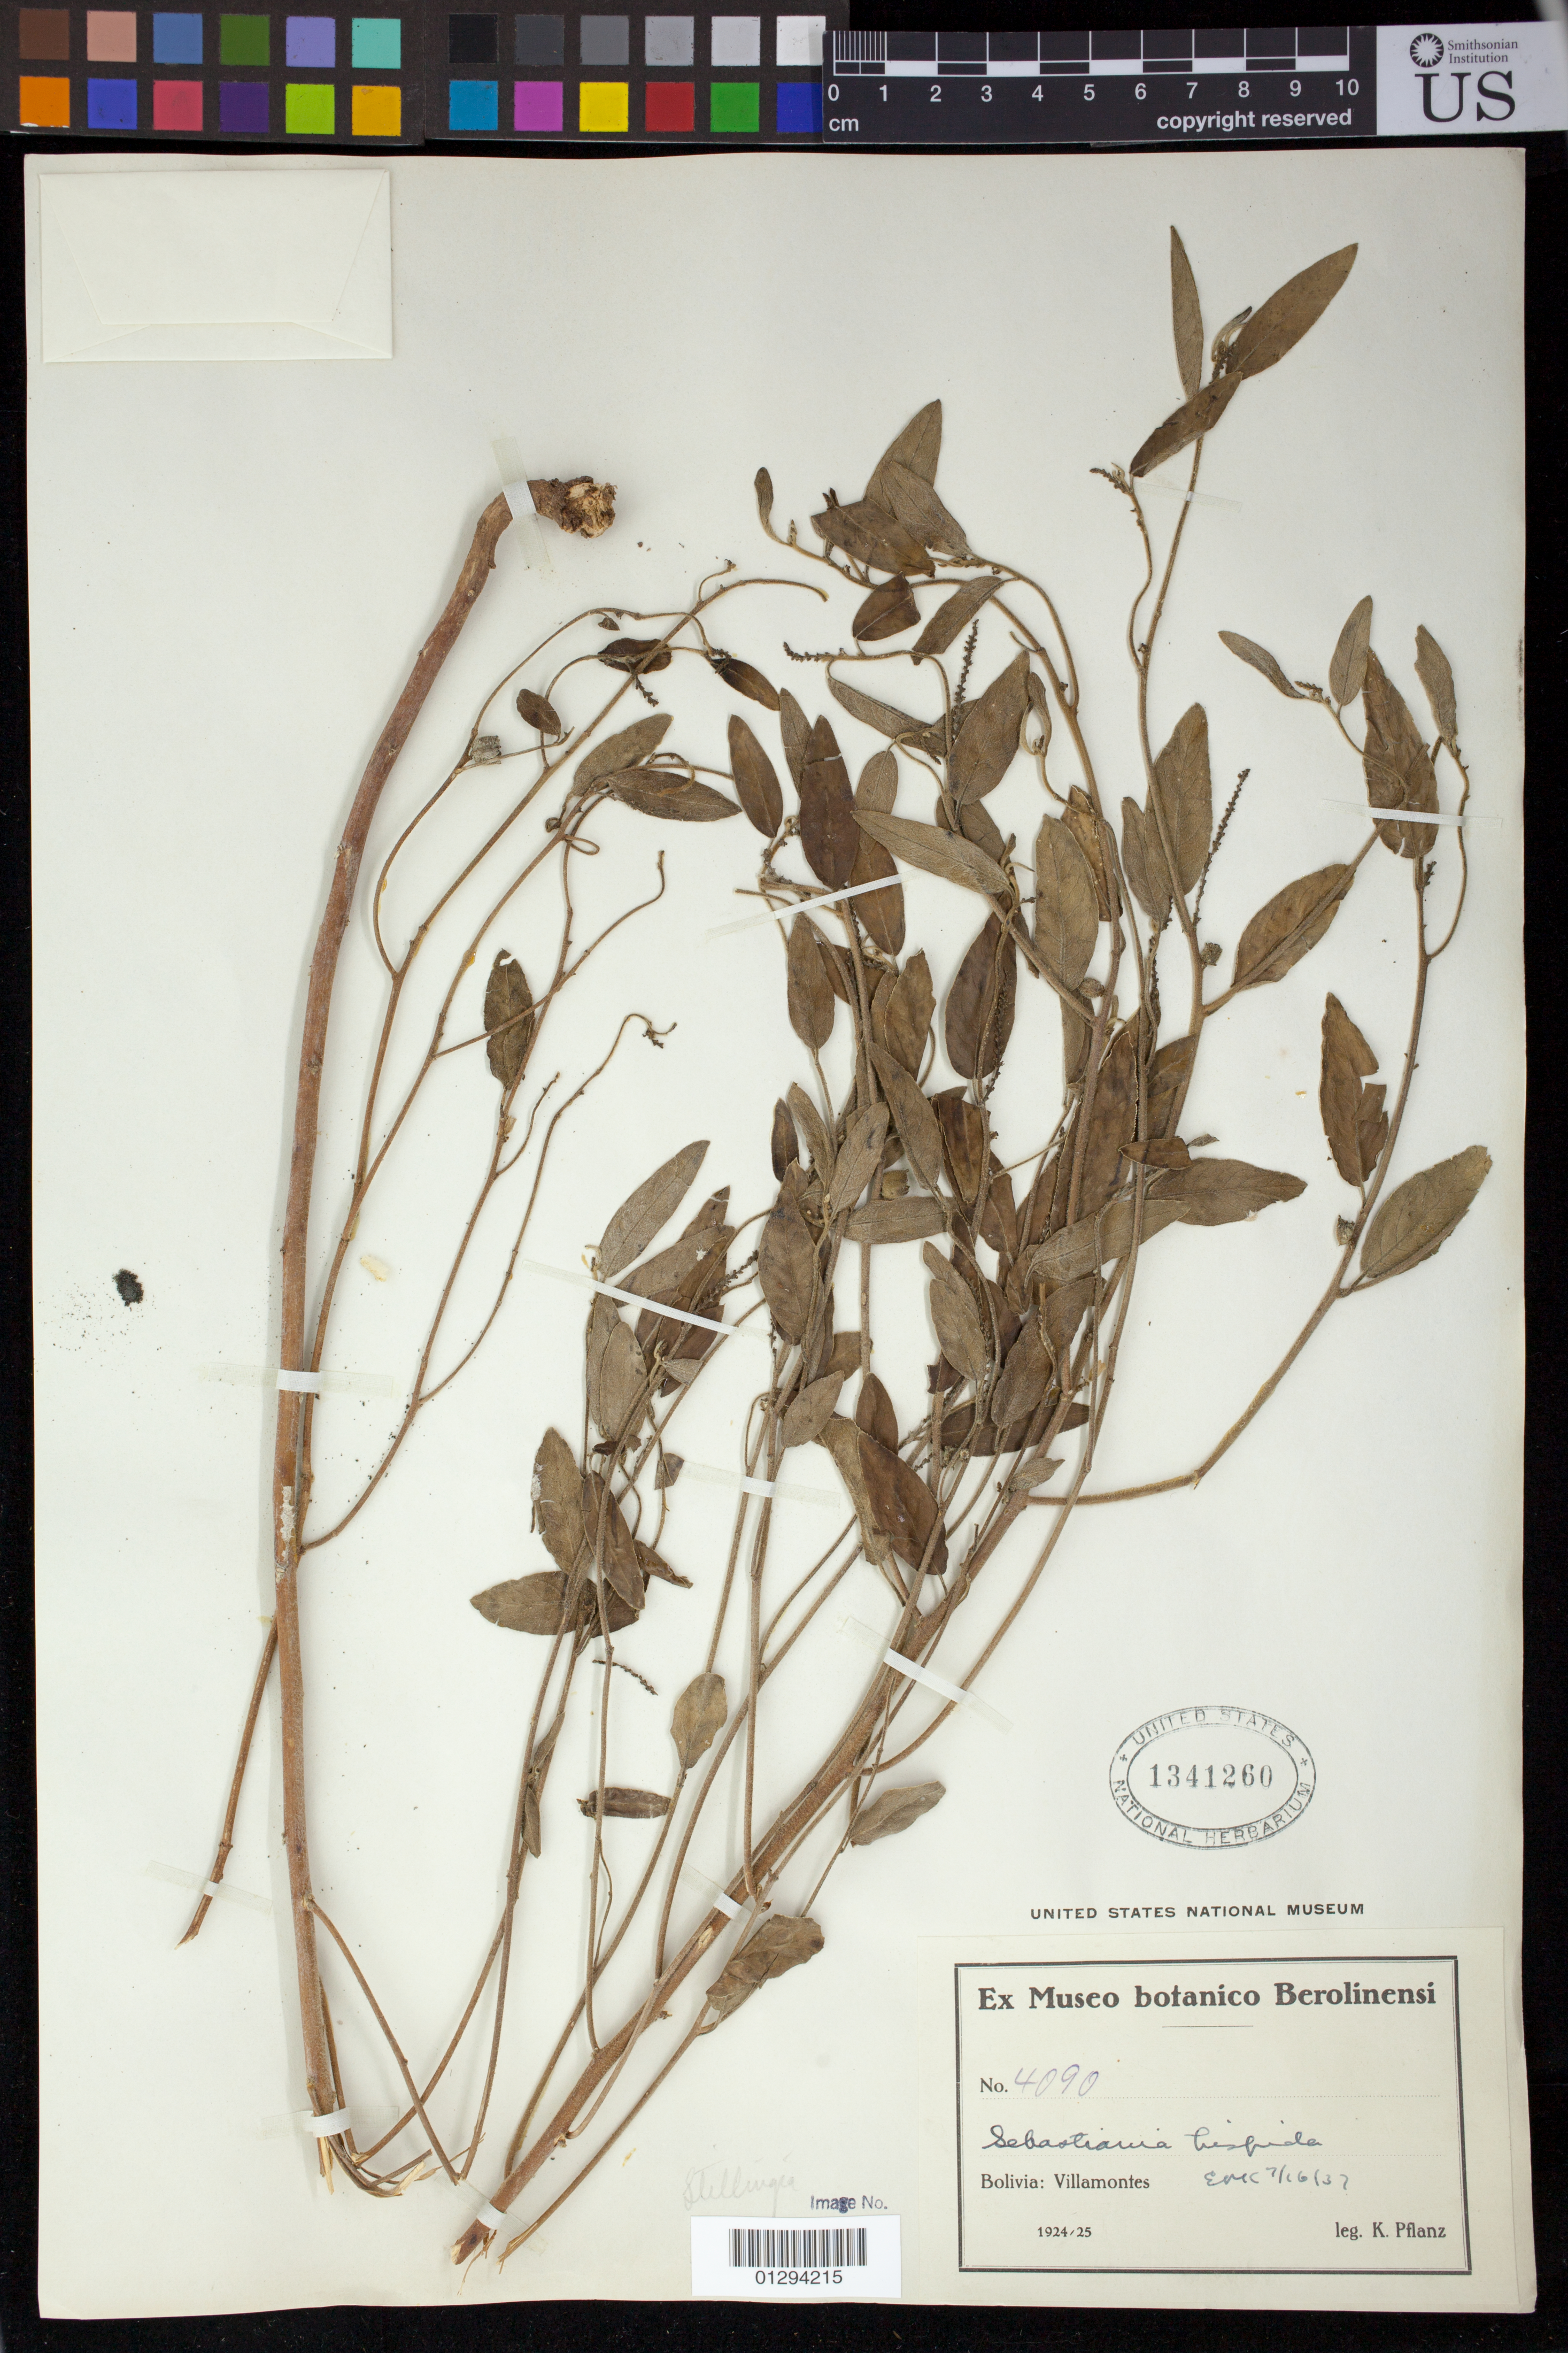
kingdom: Plantae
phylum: Tracheophyta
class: Magnoliopsida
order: Malpighiales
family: Euphorbiaceae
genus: Sebastiania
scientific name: Sebastiania hispida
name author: (Mart.) Pax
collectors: K. Pflanz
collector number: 4090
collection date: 1924/1925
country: Bolivia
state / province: Tarija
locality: Villamontes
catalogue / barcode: US 1341260